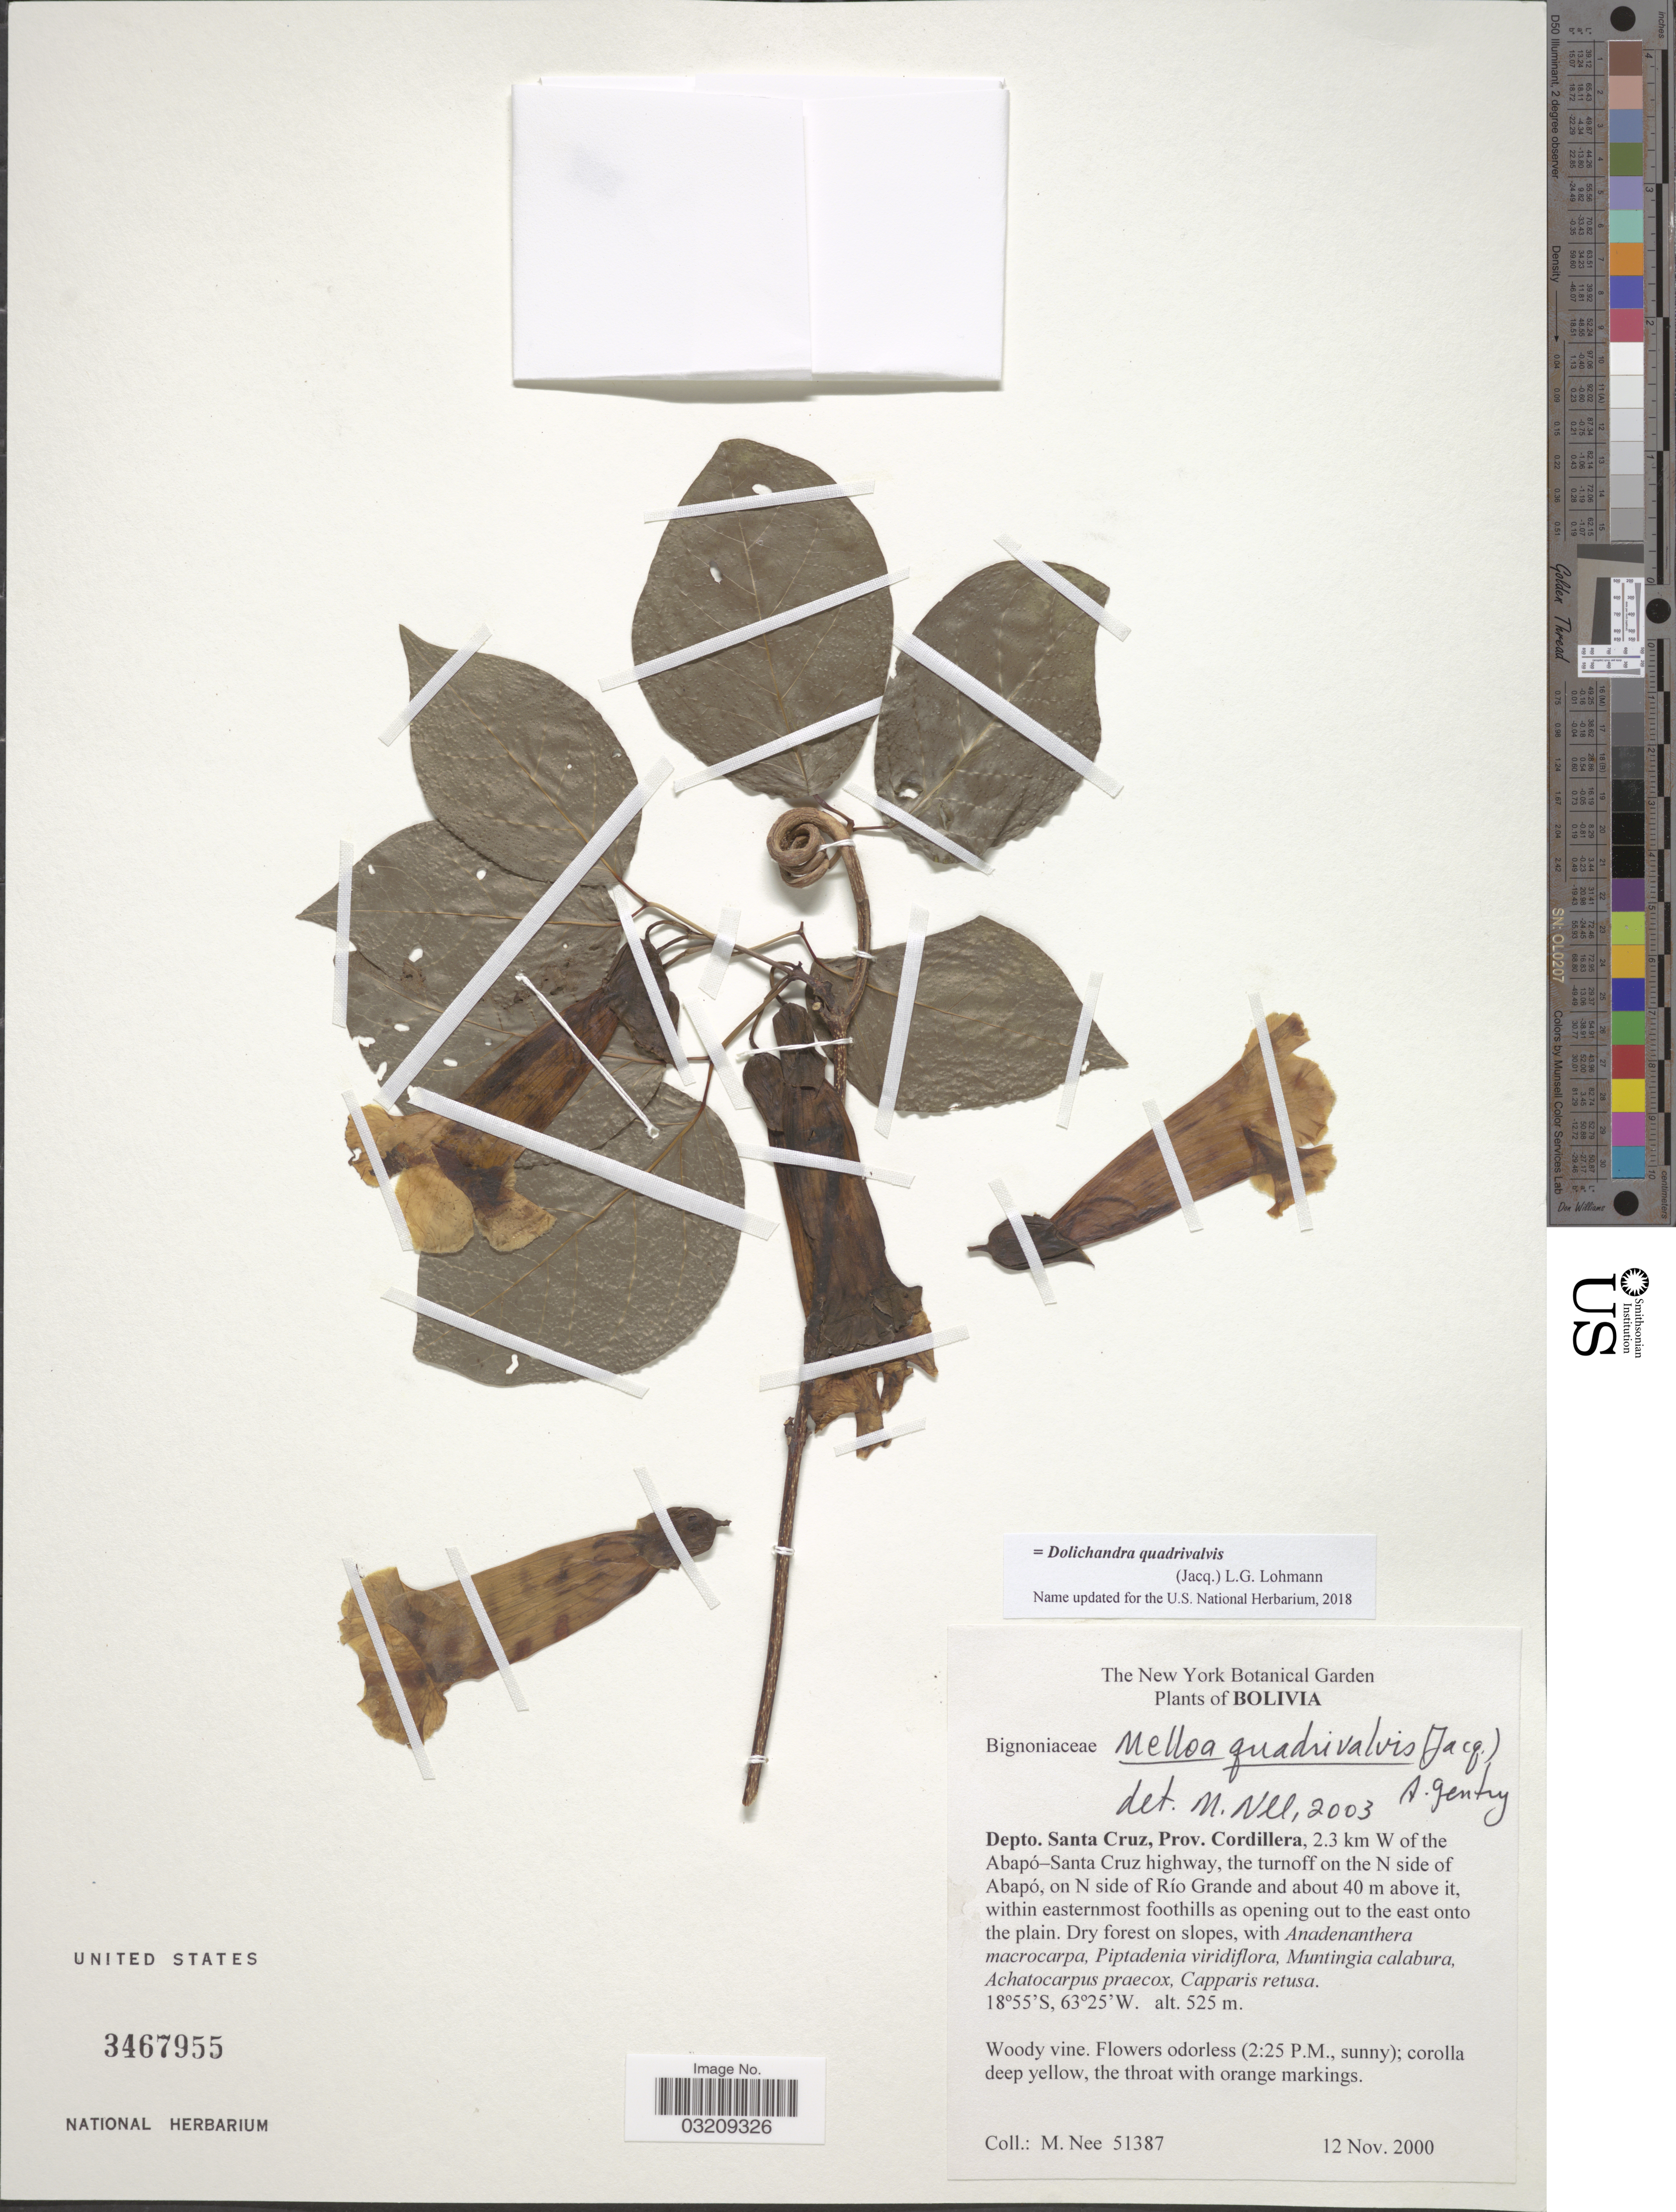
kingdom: Plantae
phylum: Tracheophyta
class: Magnoliopsida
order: Lamiales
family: Bignoniaceae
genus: Dolichandra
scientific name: Dolichandra quadrivalvis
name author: (Jacq.) L.G. Lohmann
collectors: M. Nee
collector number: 51387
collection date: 2000-11-12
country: Bolivia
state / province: Santa Cruz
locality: Depto. Santa Cruz, Prov. Cordillera, 2.3 km W of the Abapó-Santa Cruz highway, the turnoff on the N side of Abapó, on N side of Río Grande and about 40 m above it, within easternmost foothills as opening out to the east onto the plain.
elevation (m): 525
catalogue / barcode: US 3467955